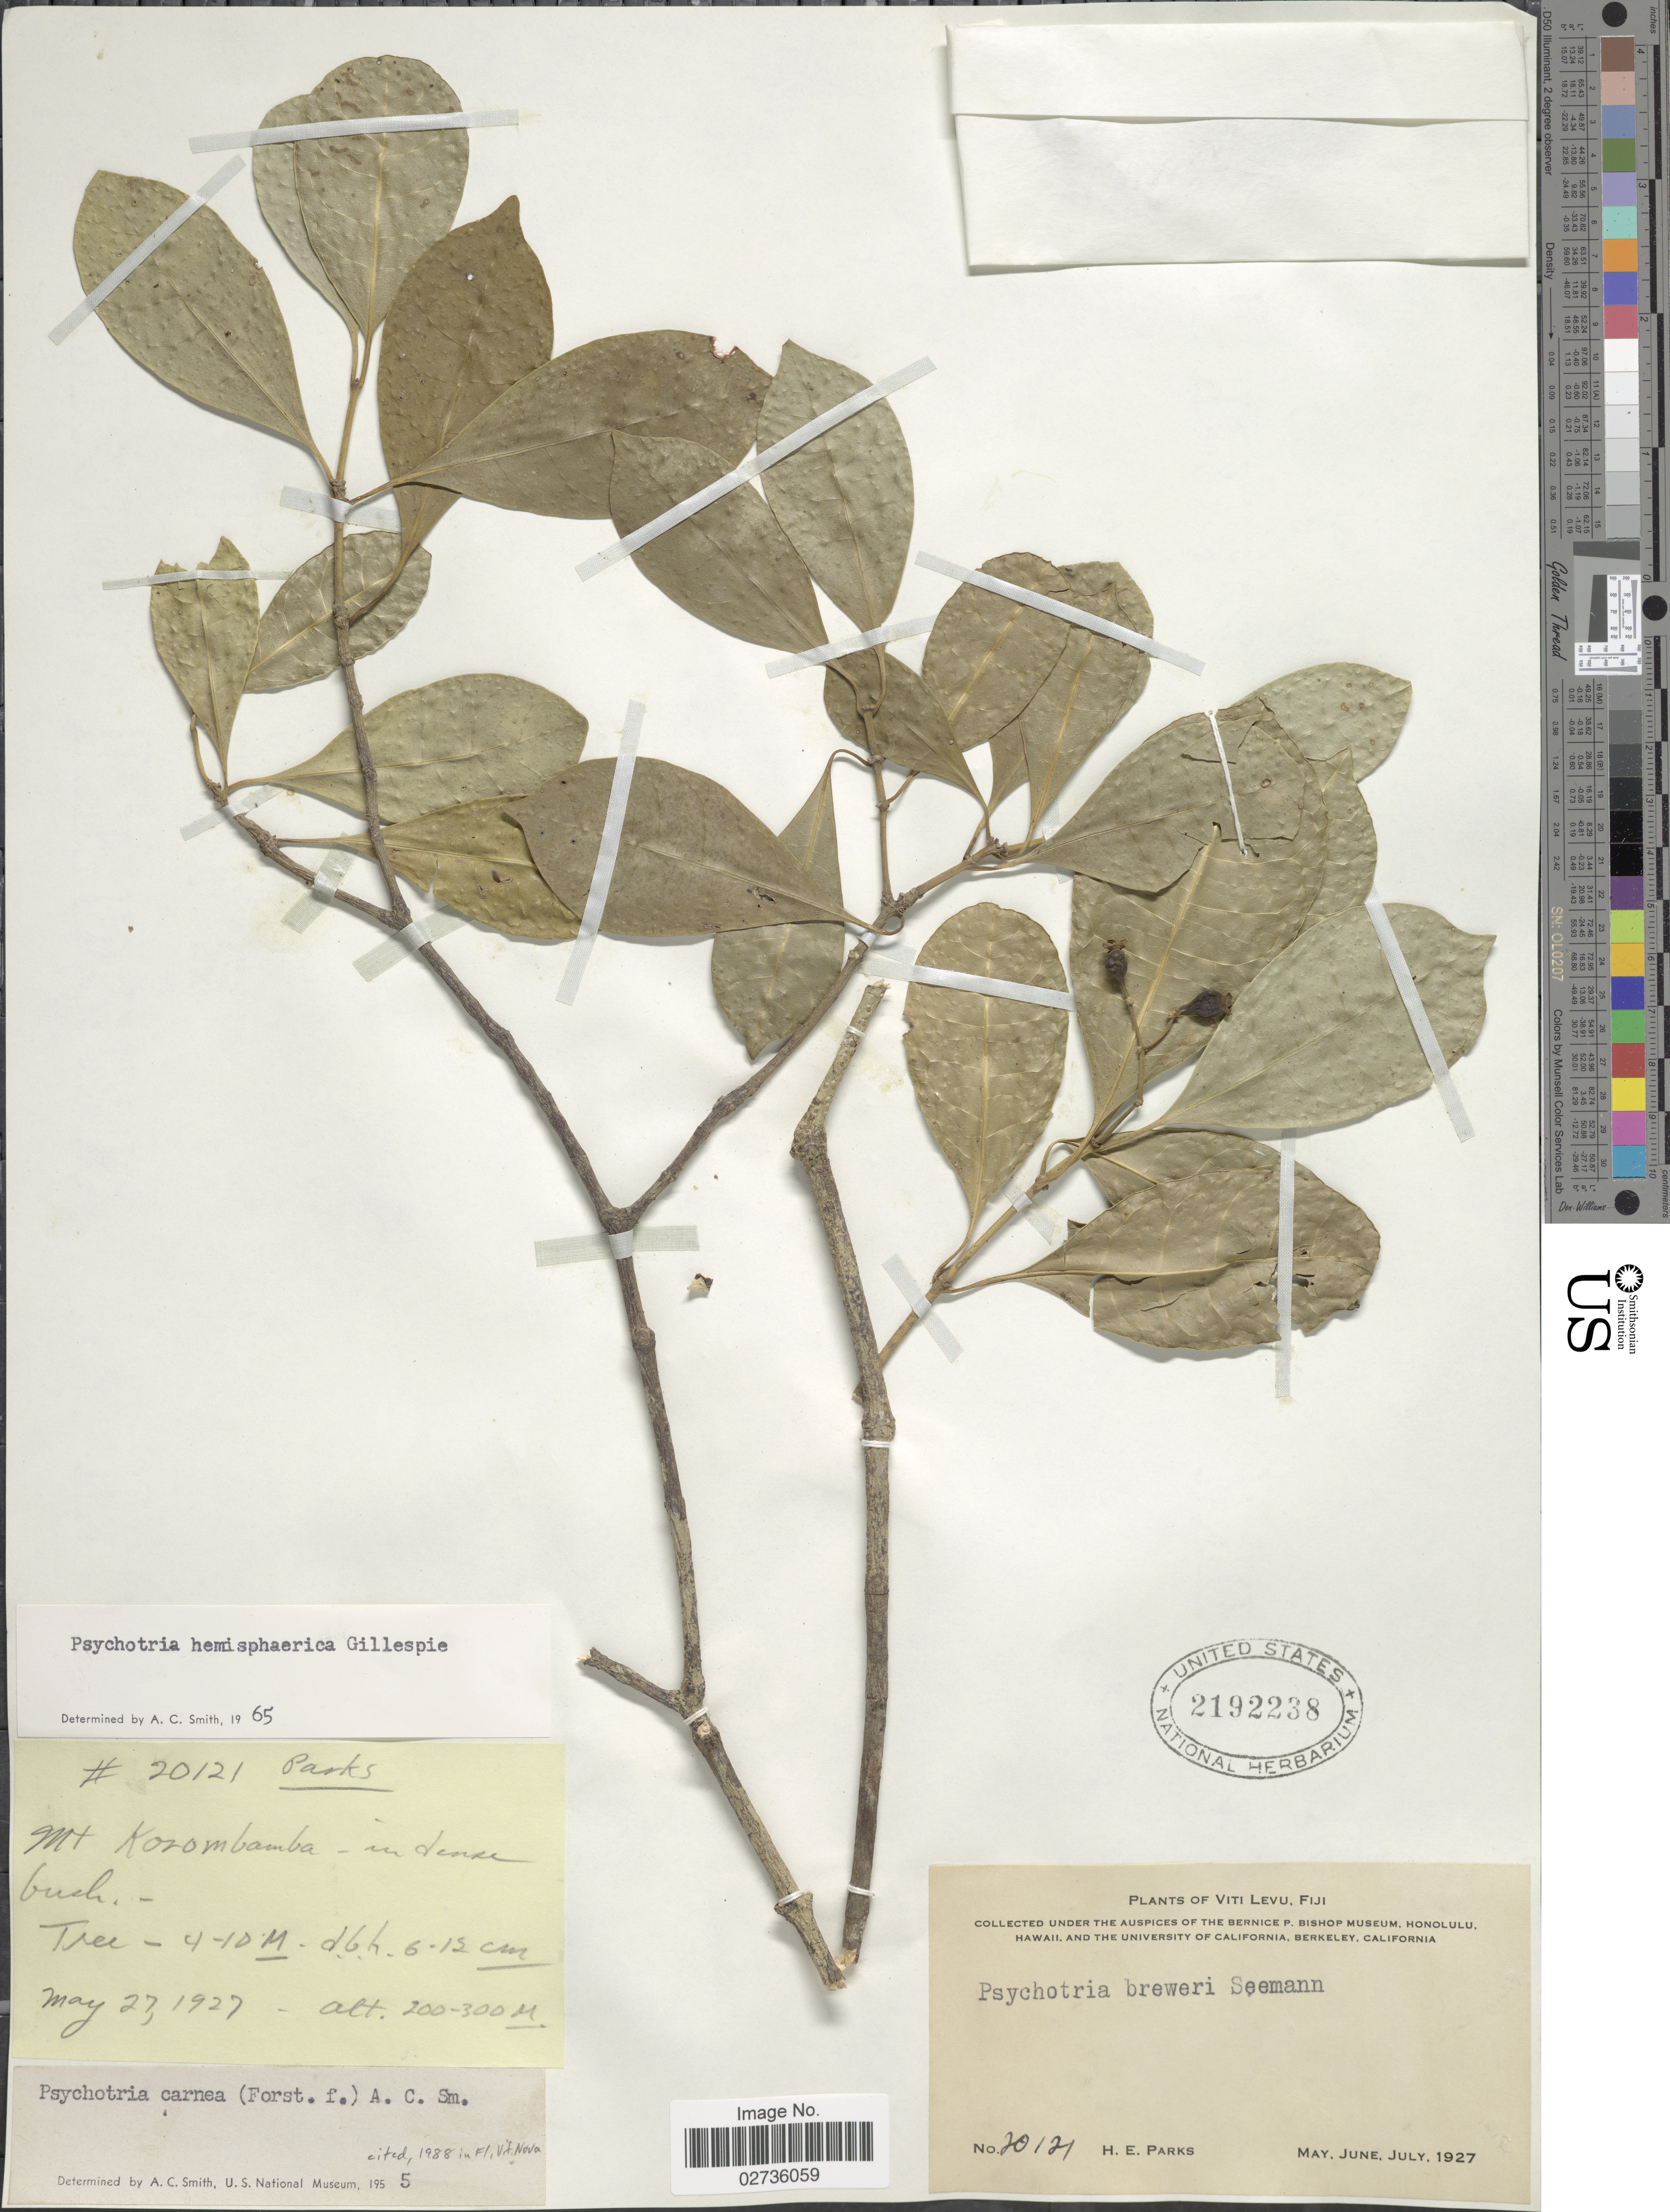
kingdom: Plantae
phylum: Tracheophyta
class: Magnoliopsida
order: Gentianales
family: Rubiaceae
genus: Psychotria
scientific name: Psychotria carnea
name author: (G. Forst.) A.C. Sm.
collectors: H. E. Parks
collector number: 20121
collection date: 1927-05-27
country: Fiji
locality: Viti Levu. Mt Korombamba.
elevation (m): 200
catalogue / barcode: US 2192238